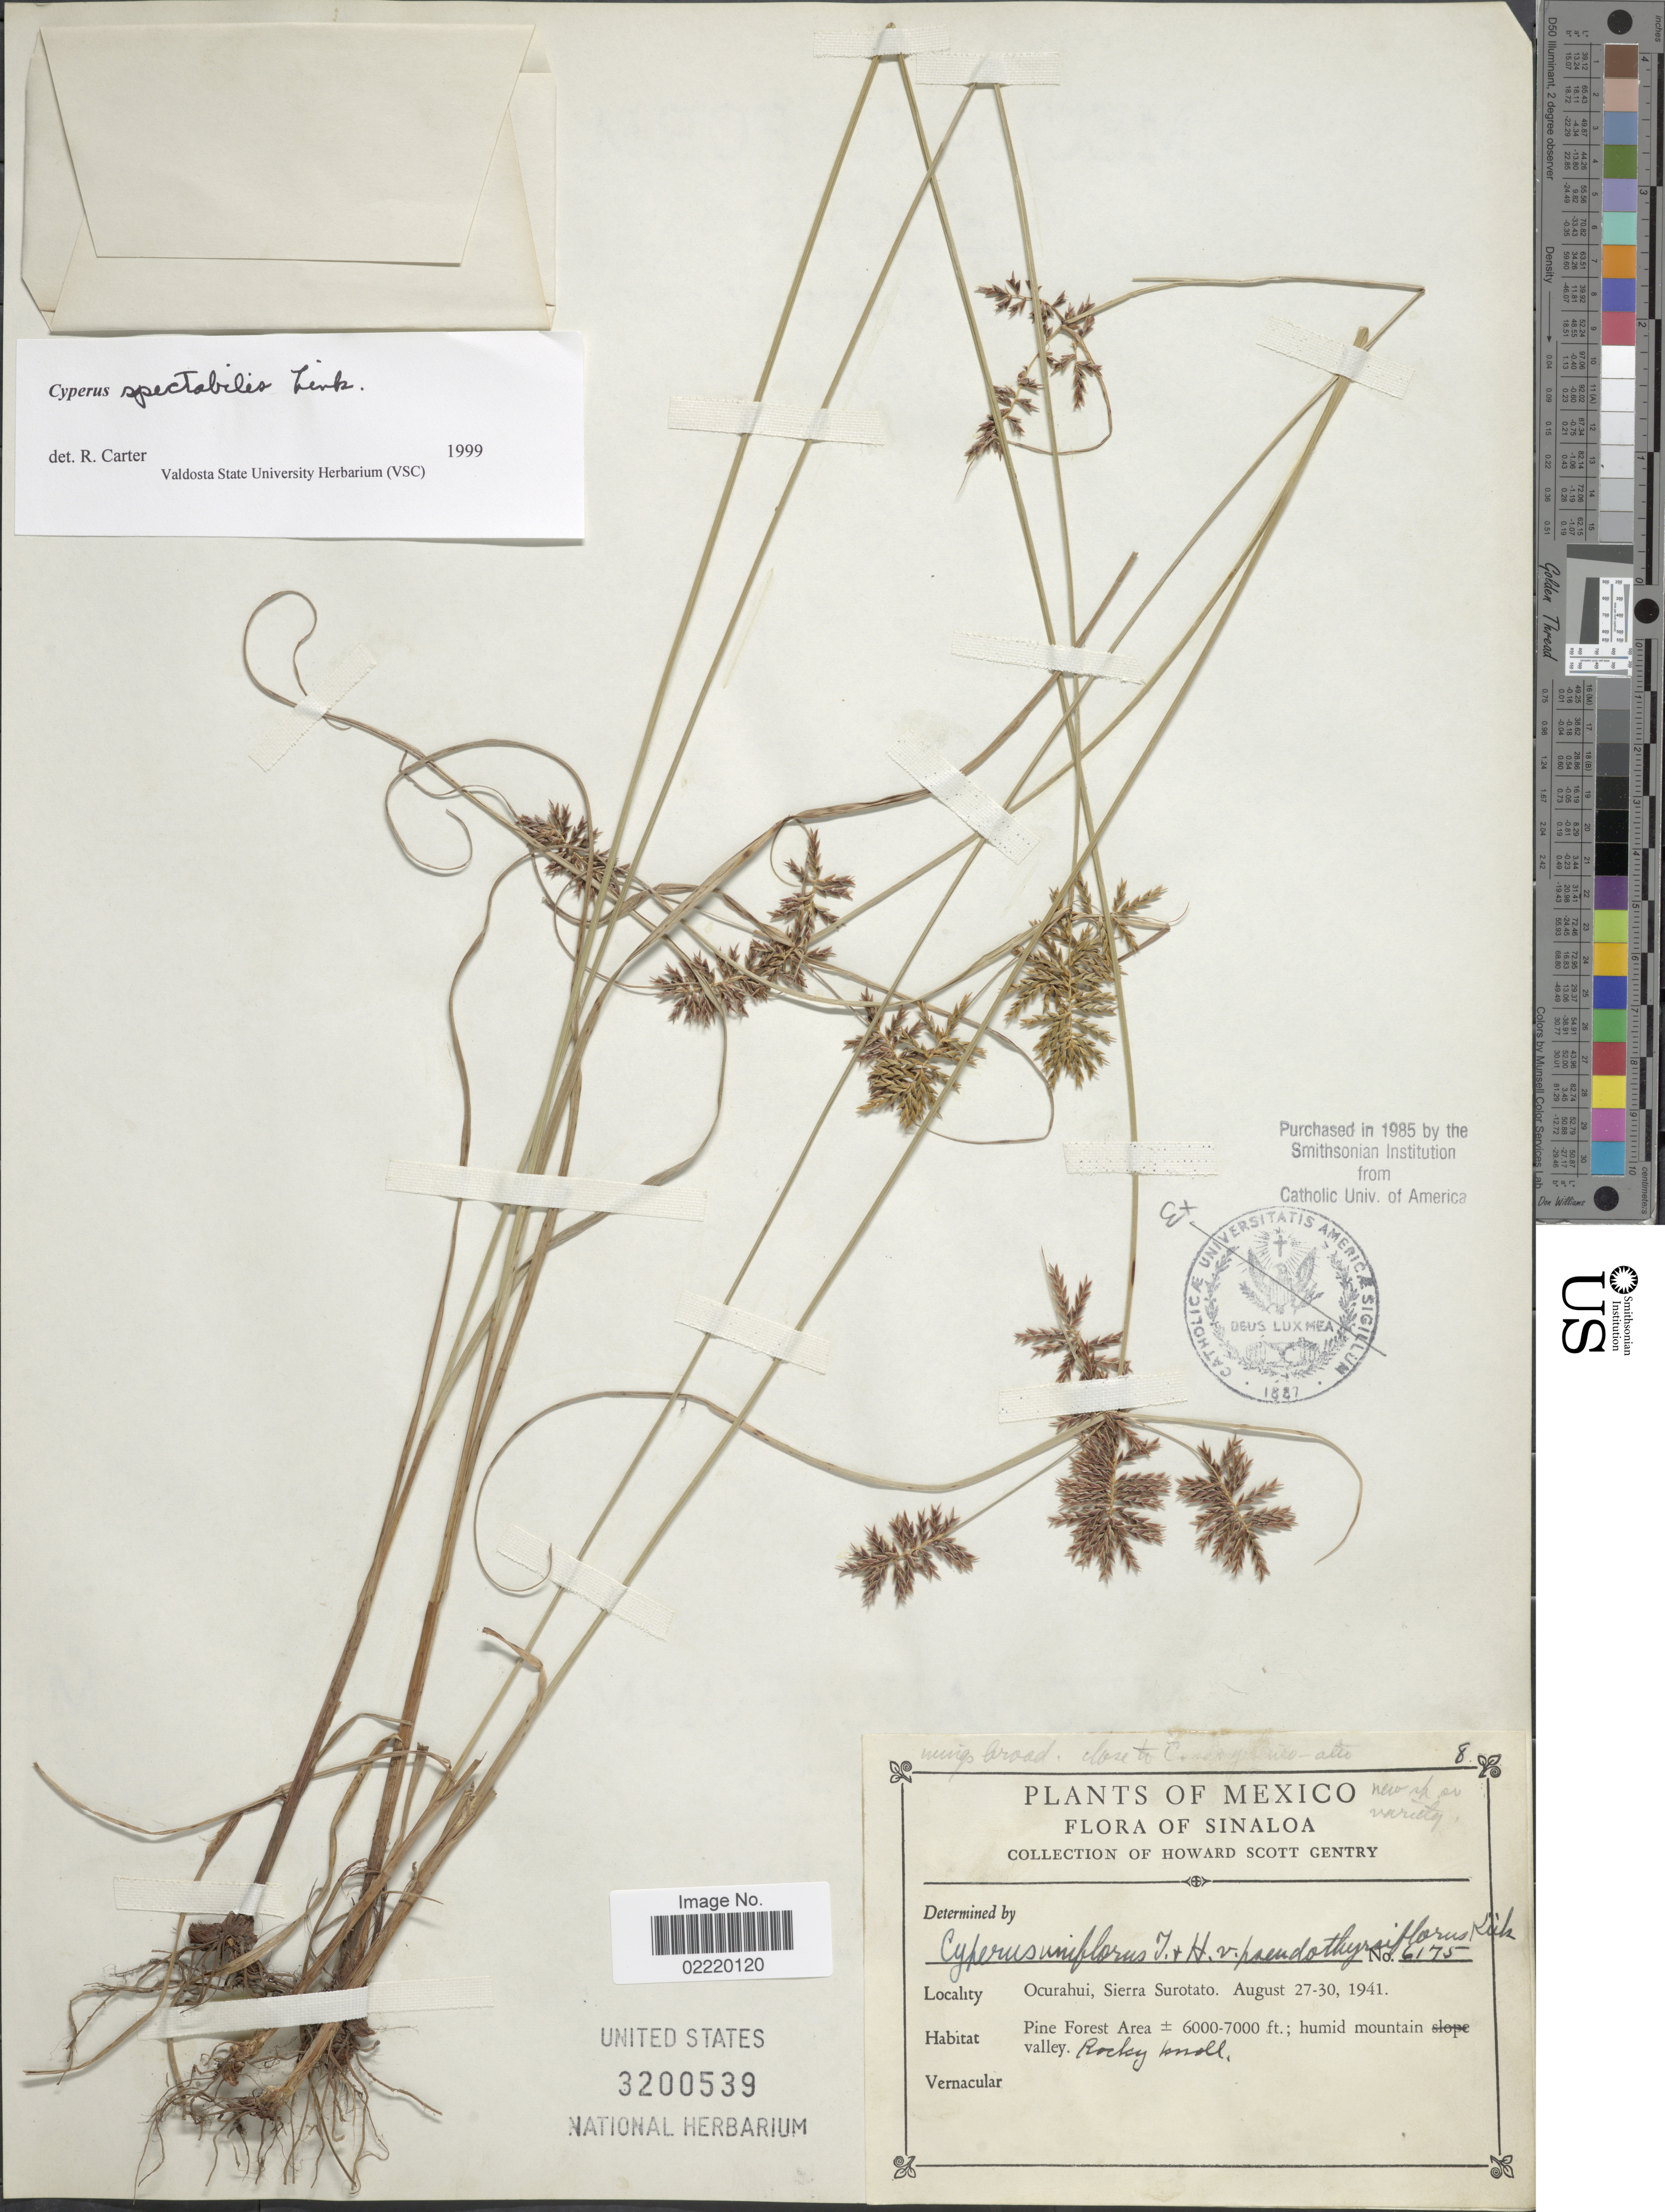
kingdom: Plantae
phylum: Tracheophyta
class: Liliopsida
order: Poales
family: Cyperaceae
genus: Cyperus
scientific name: Cyperus spectabilis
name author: Link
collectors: H. S. Gentry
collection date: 1941-08-27/1941-08-30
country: Mexico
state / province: Sinaloa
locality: Ocurahui, Sierra Surotato, Pine Forest Area.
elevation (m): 1829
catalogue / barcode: US 3200539